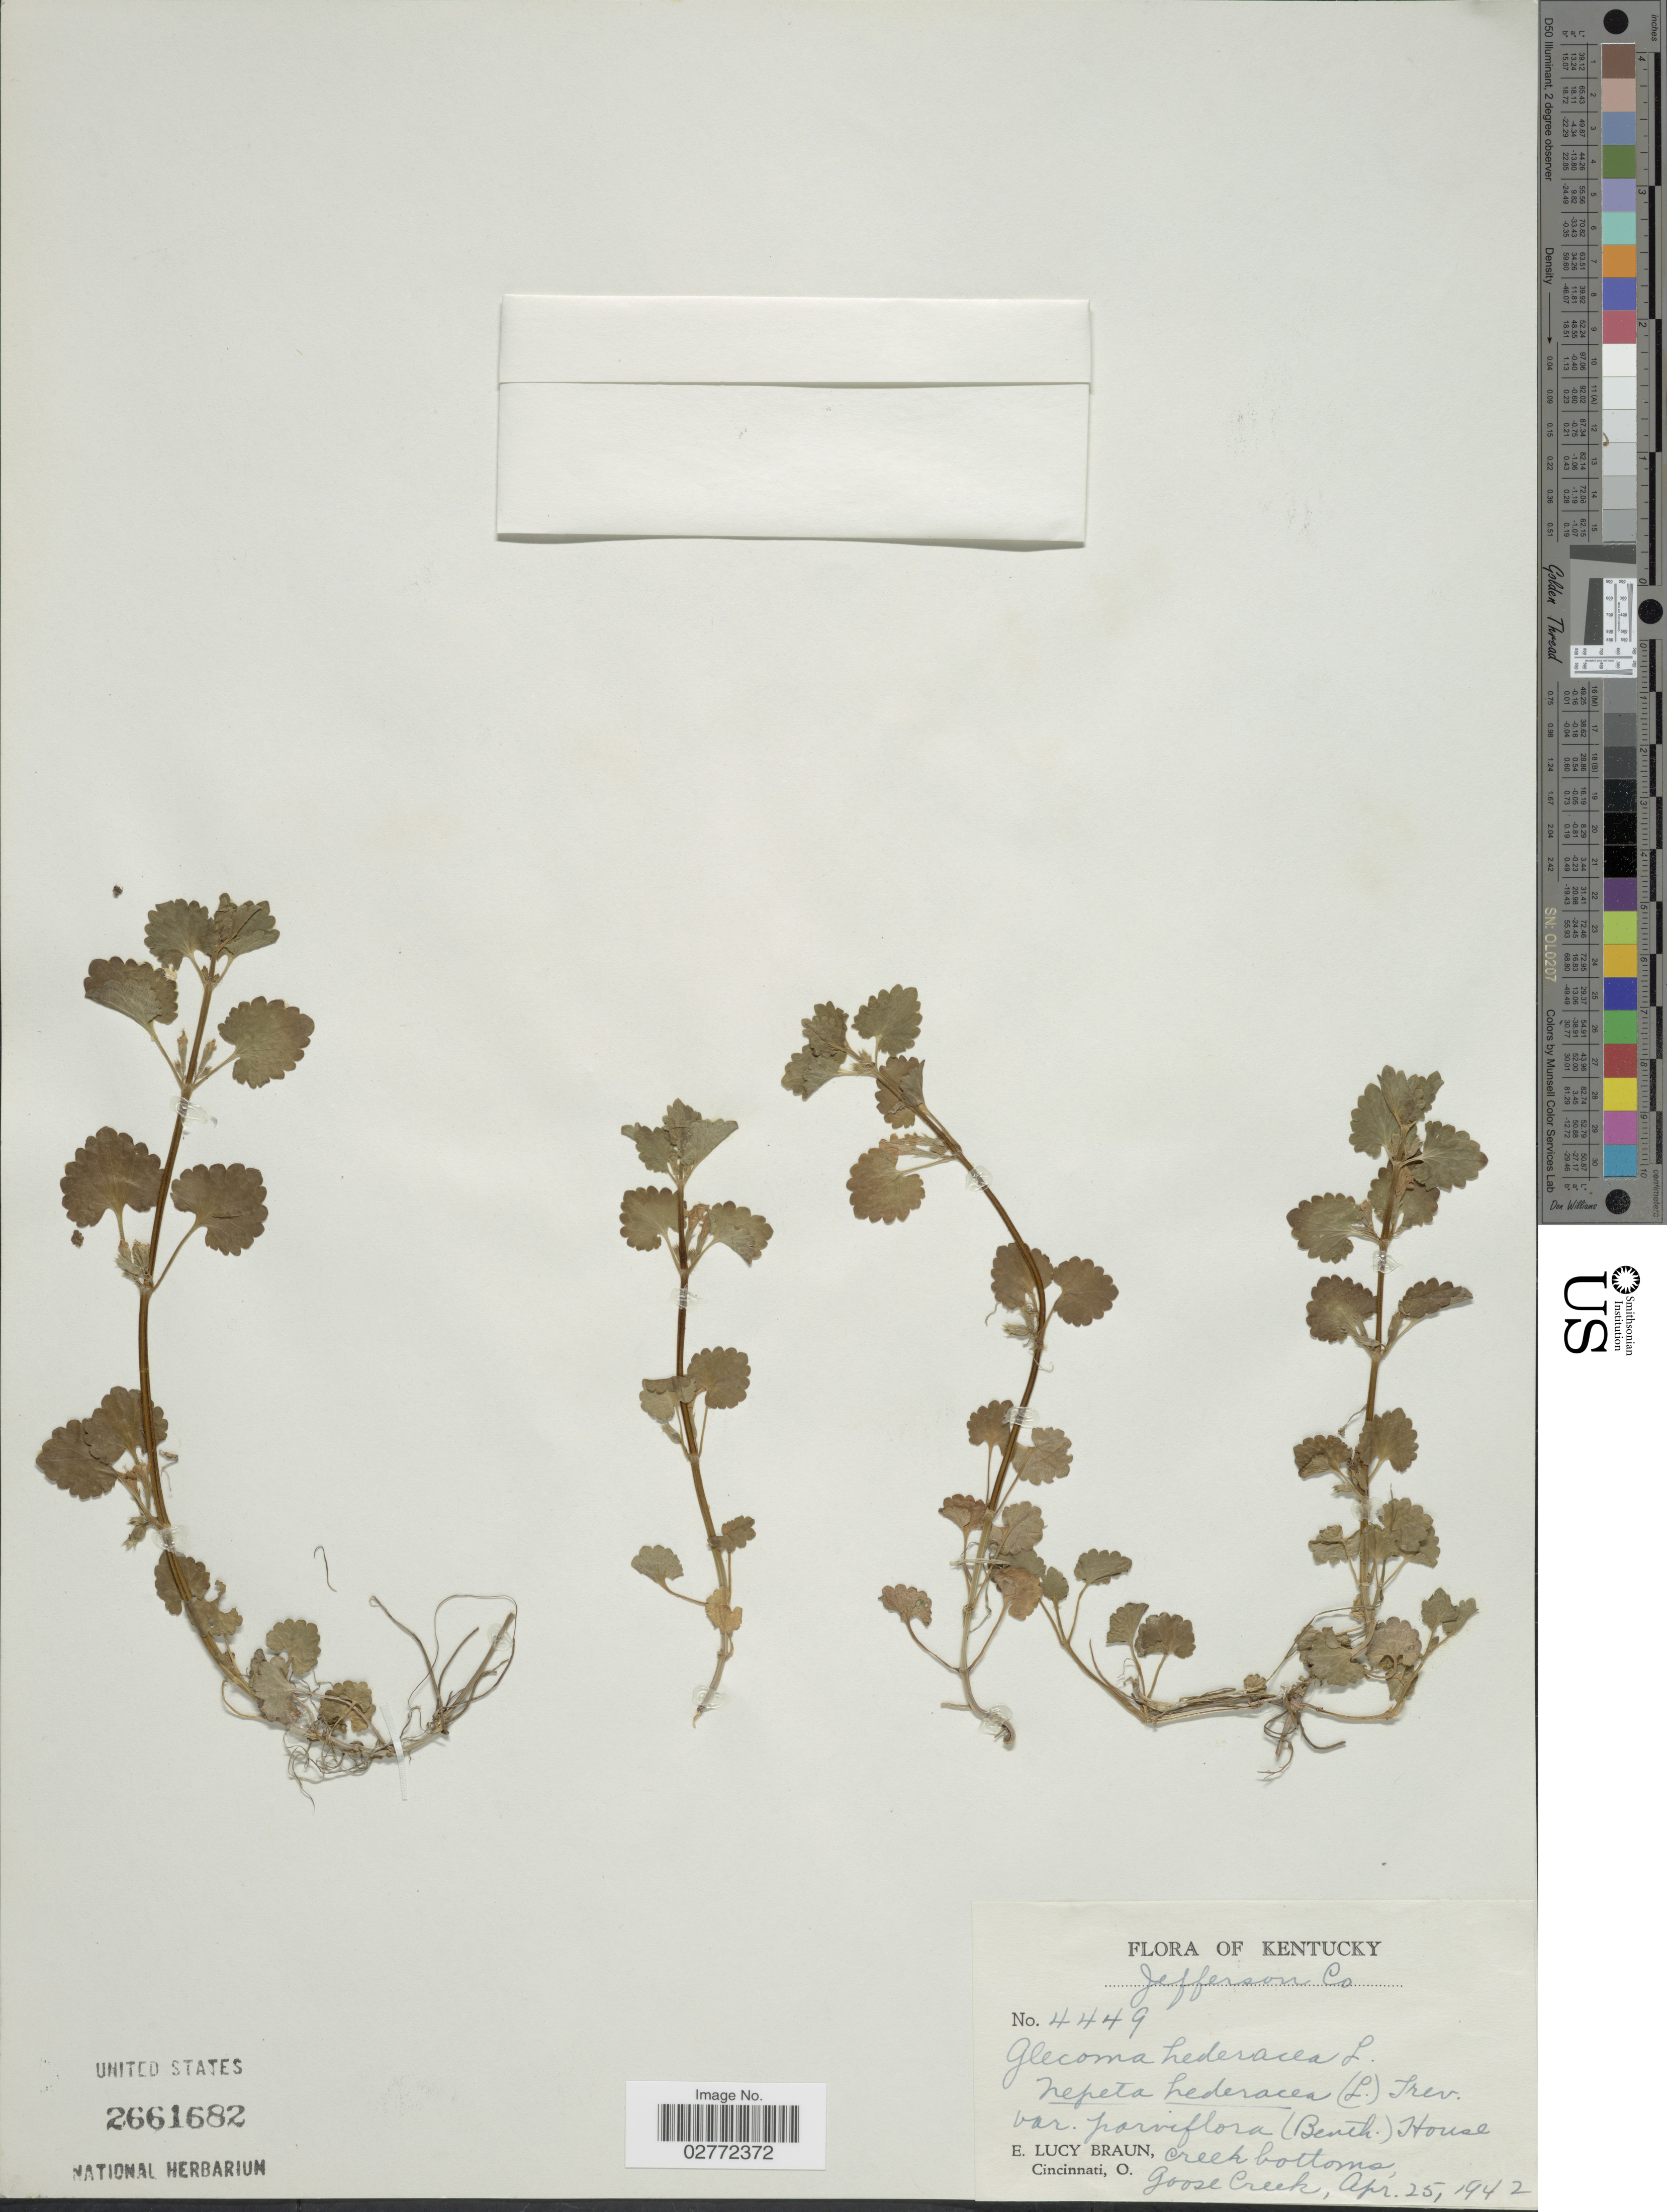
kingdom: Plantae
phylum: Tracheophyta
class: Magnoliopsida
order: Lamiales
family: Lamiaceae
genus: Glechoma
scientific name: Glechoma hederacea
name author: L.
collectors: E. L. Braun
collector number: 4449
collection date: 1942-04-25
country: United States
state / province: Kentucky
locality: Jefferson Co. House Creek Bottoms. Goose Creek.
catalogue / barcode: US 2661682